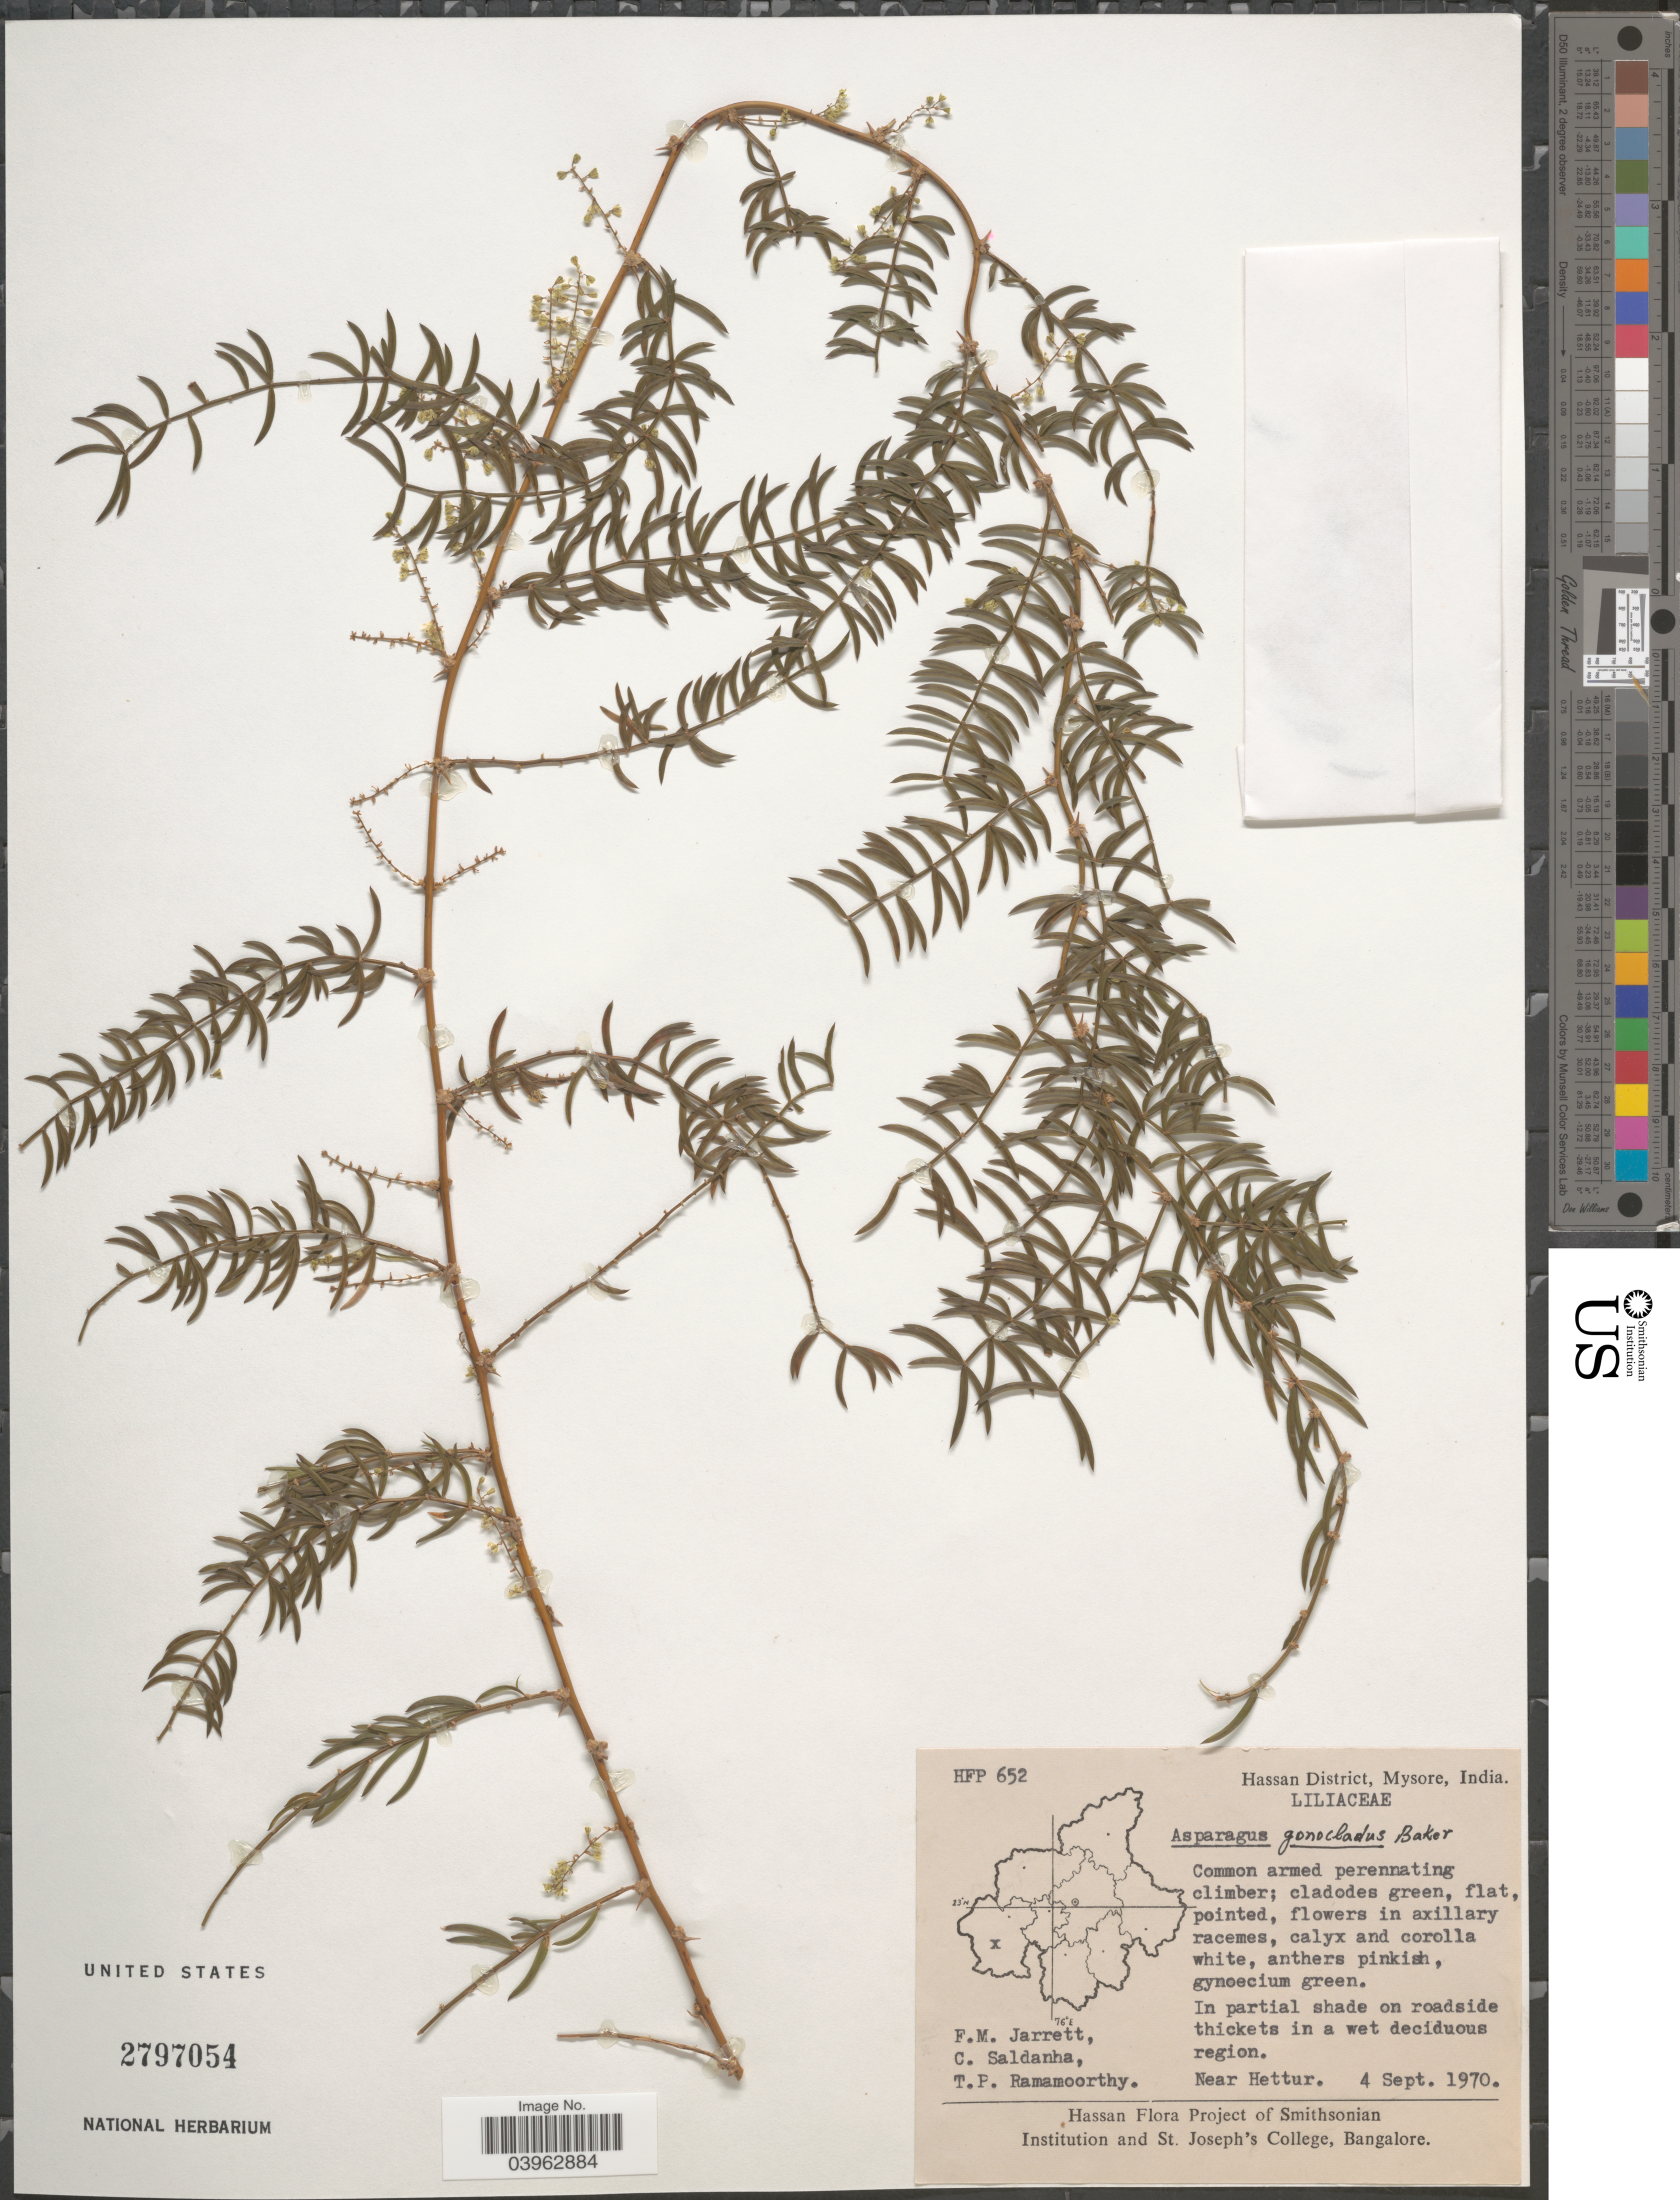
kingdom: Plantae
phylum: Tracheophyta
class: Liliopsida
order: Asparagales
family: Asparagaceae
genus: Asparagus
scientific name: Asparagus gonoclados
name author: Baker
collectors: F. M. Jarrett, C. Saldanha & T. P. Ramamoorthy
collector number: HFP652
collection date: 1970-09-04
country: India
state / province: Karnataka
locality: Hassan District, Mysore. In partial shade on roadside thickets in a wet deciduous region. Near Hettur.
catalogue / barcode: US 2797054